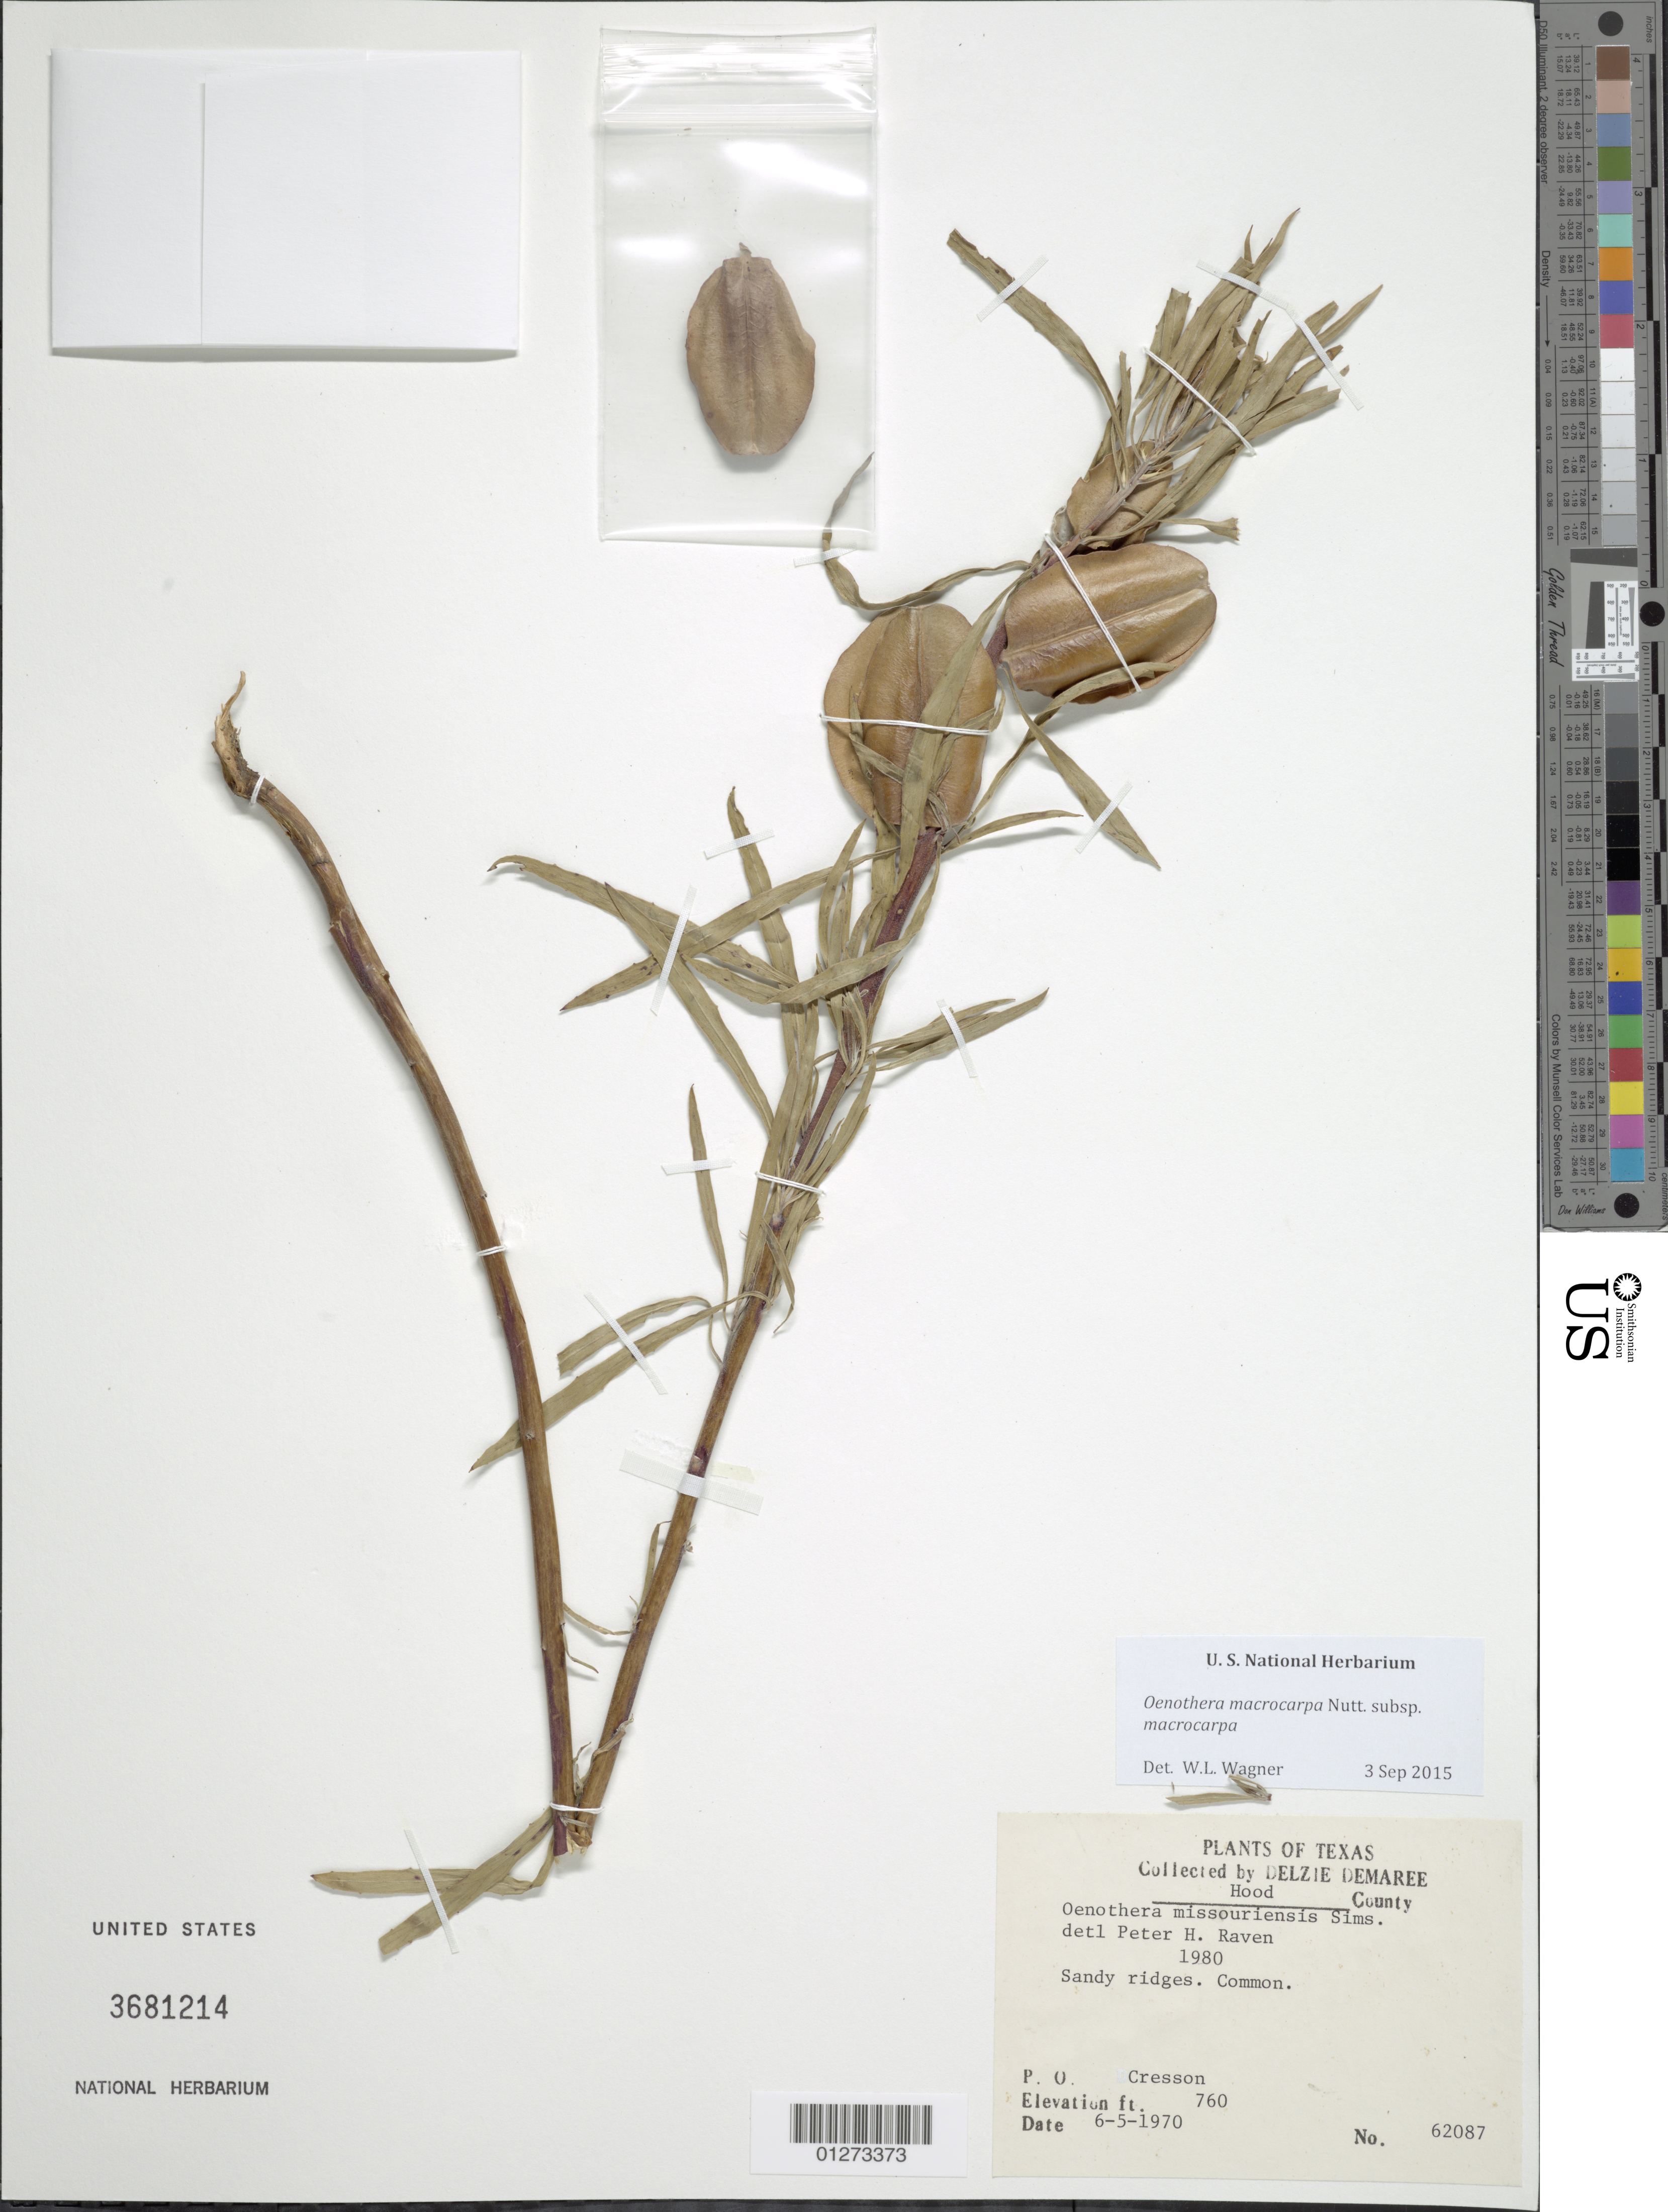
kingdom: Plantae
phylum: Tracheophyta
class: Magnoliopsida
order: Myrtales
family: Onagraceae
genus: Oenothera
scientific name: Oenothera macrocarpa subsp. macrocarpa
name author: Nutt.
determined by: Wagner, W. L., (BOT), Smithsonian Institution - National Museum of Natural History (UNITED STATES)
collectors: D. Demaree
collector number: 62087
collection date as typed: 6-5-1970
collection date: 1970-05-06 or 1970-06-05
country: United States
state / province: Texas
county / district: Hood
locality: Cresson, sandy ridges.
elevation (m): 232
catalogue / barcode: US 3681214